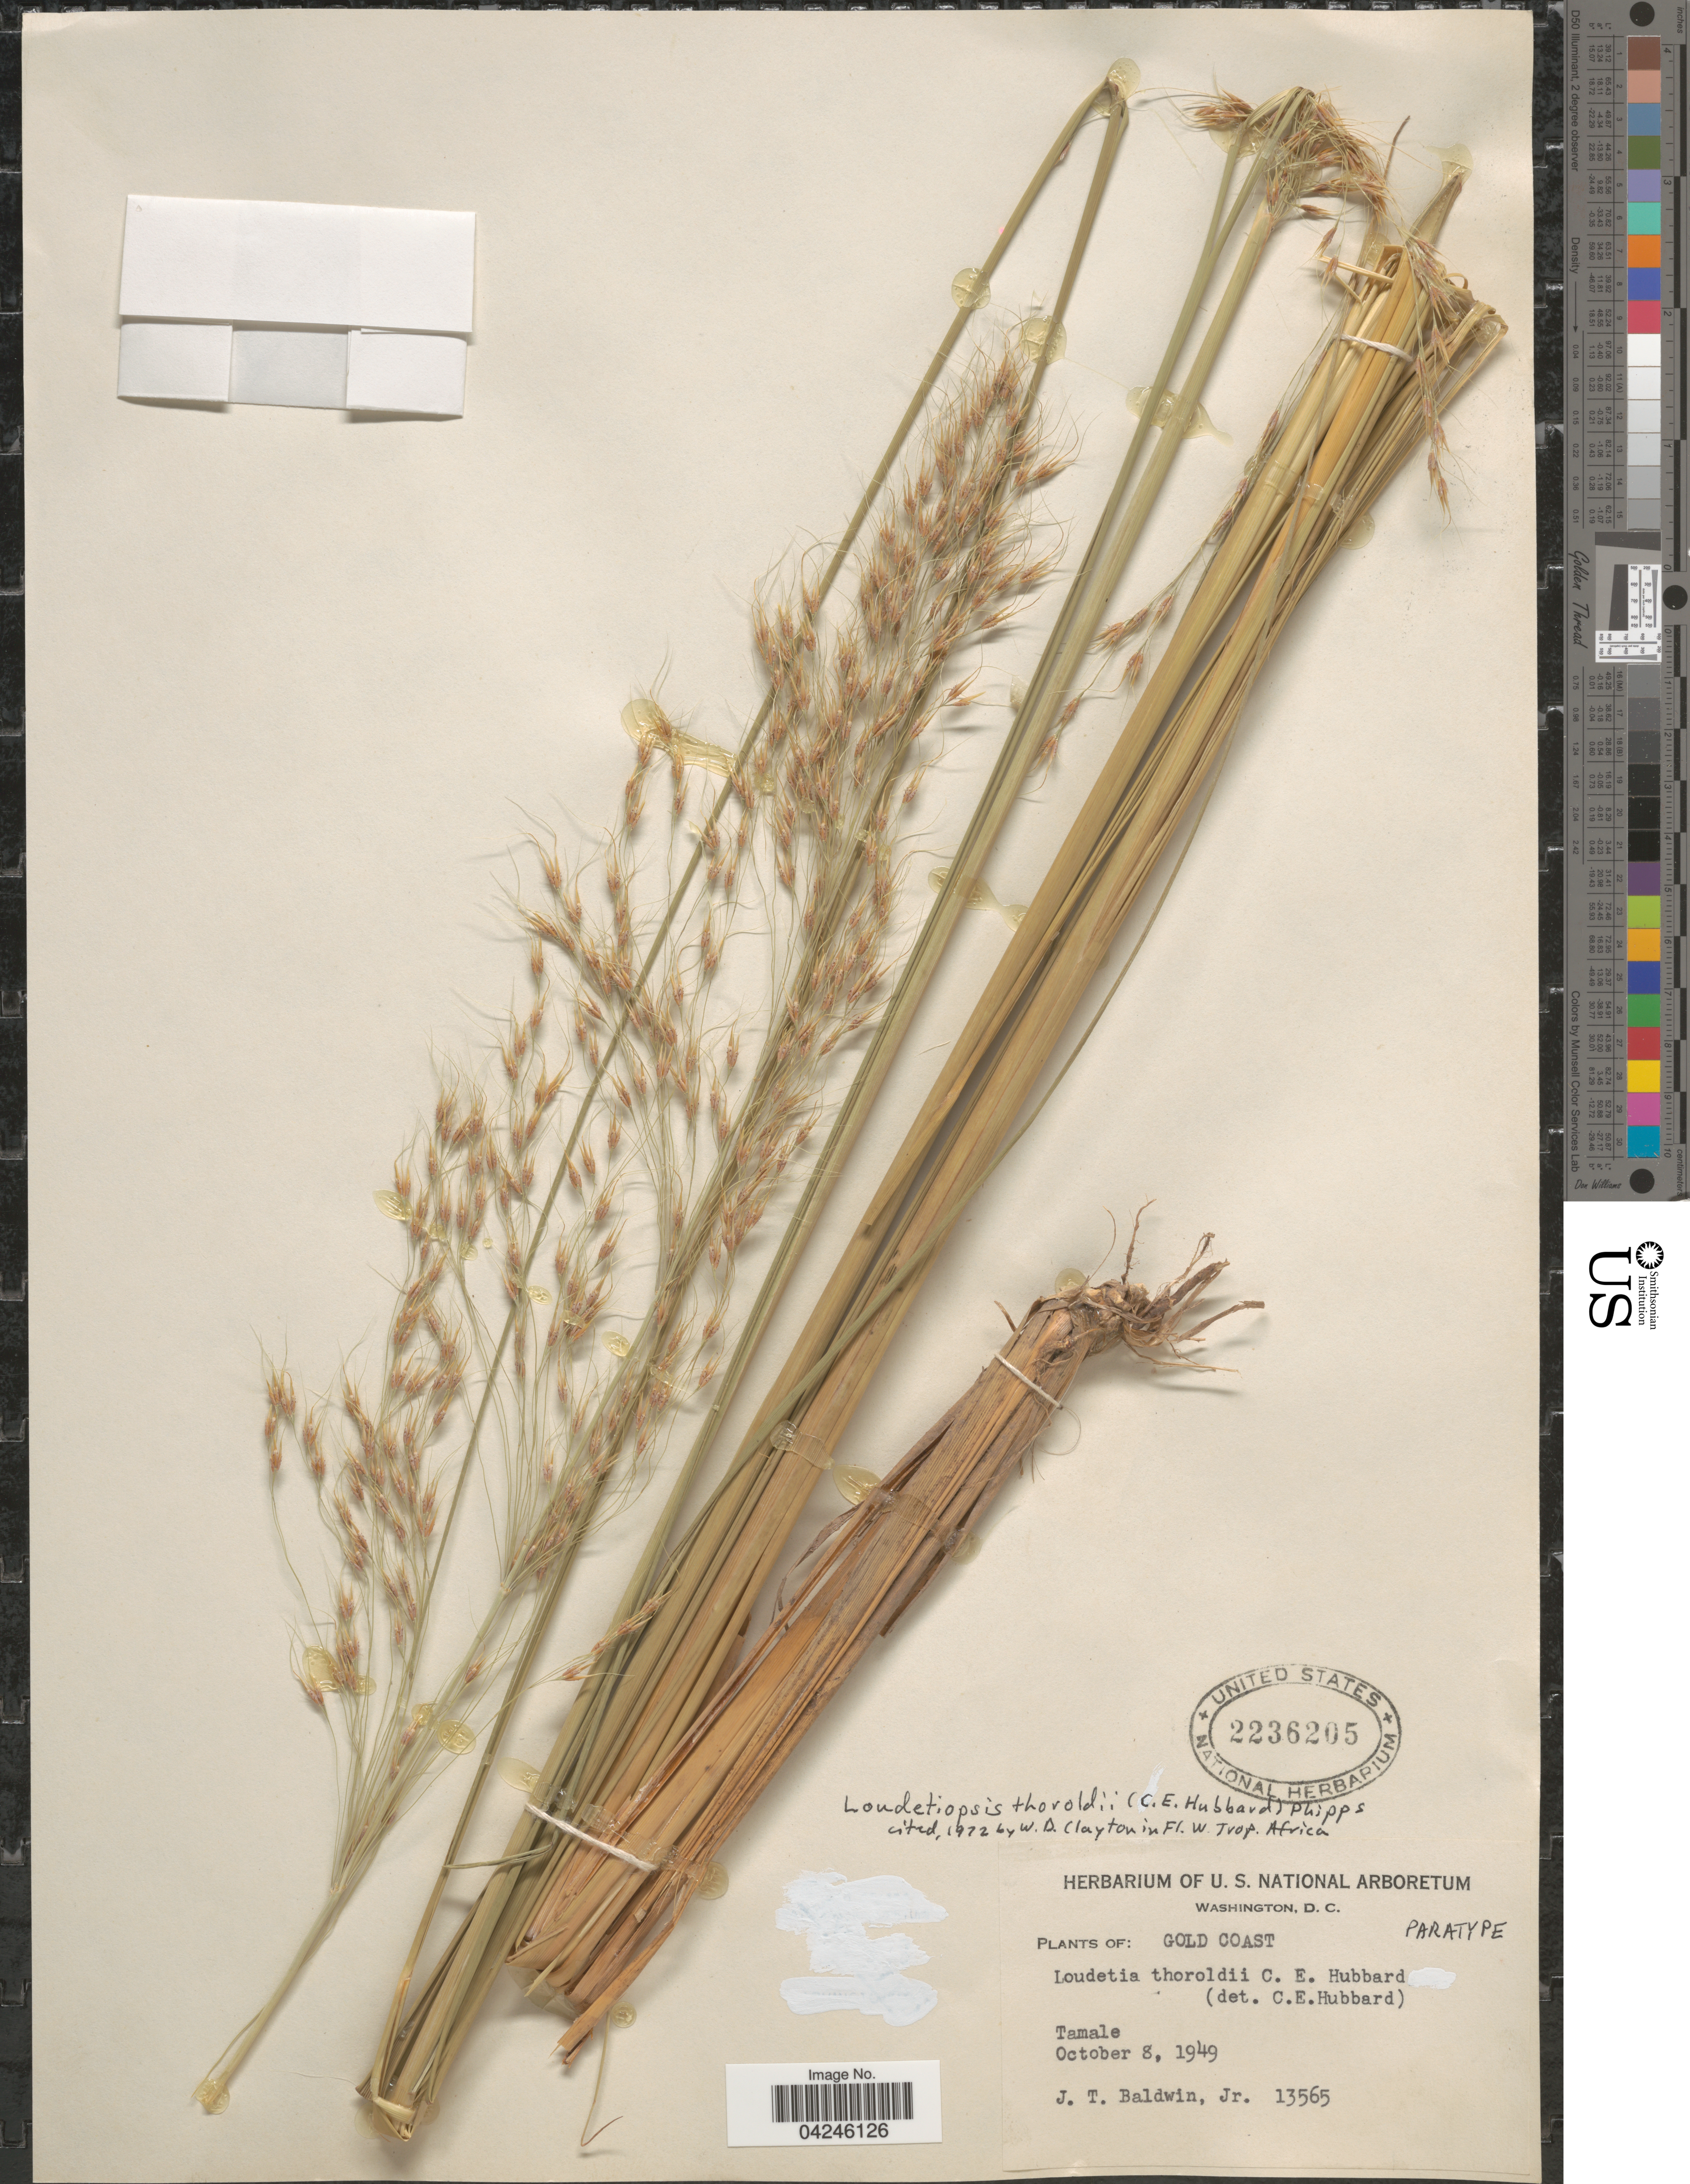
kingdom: Plantae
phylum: Tracheophyta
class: Liliopsida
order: Poales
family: Poaceae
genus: Loudetiopsis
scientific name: Loudetiopsis thoroldii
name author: (C. E. Hubb.) J.B. Phipps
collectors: J. T. Baldwin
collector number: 13565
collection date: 1949-10-08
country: Ghana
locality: Tamale.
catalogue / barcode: US 2236205